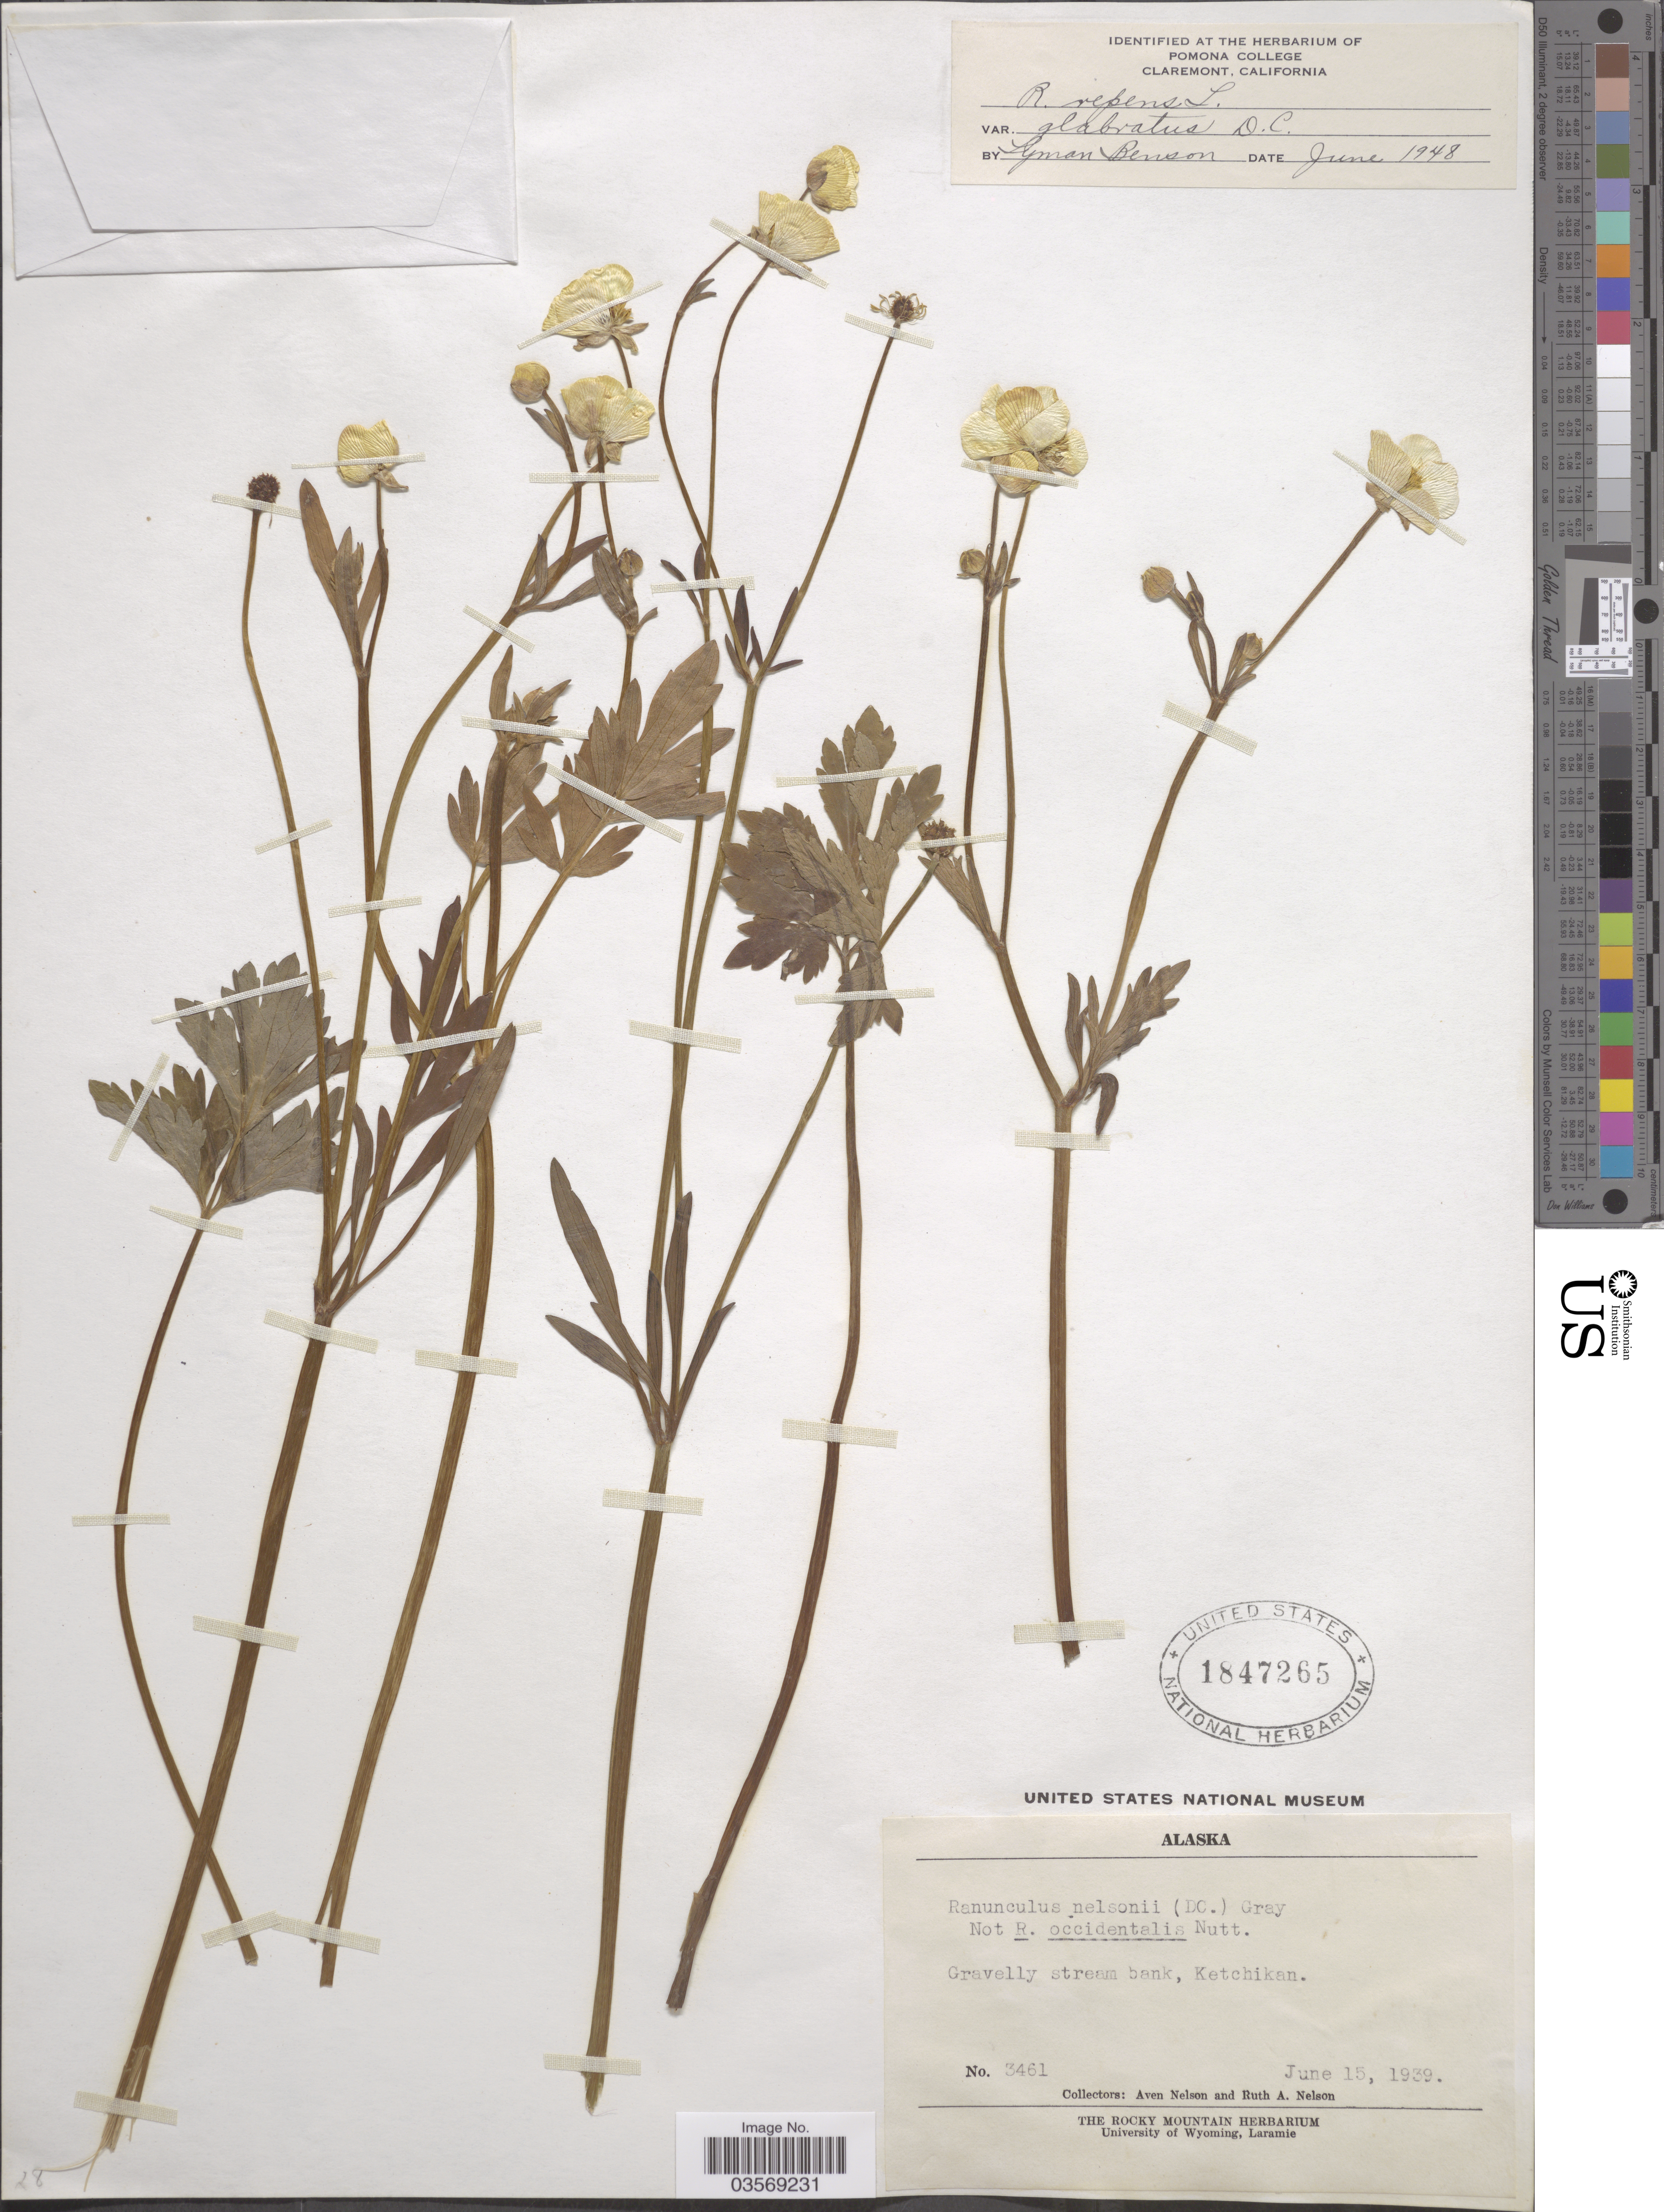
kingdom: Plantae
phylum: Tracheophyta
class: Magnoliopsida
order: Ranunculales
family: Ranunculaceae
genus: Ranunculus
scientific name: Ranunculus repens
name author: L.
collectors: A. Nelson & R. A. Nelson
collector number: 3461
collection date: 1939-06-15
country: United States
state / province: Alaska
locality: Ketchikan.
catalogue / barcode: US 1847265